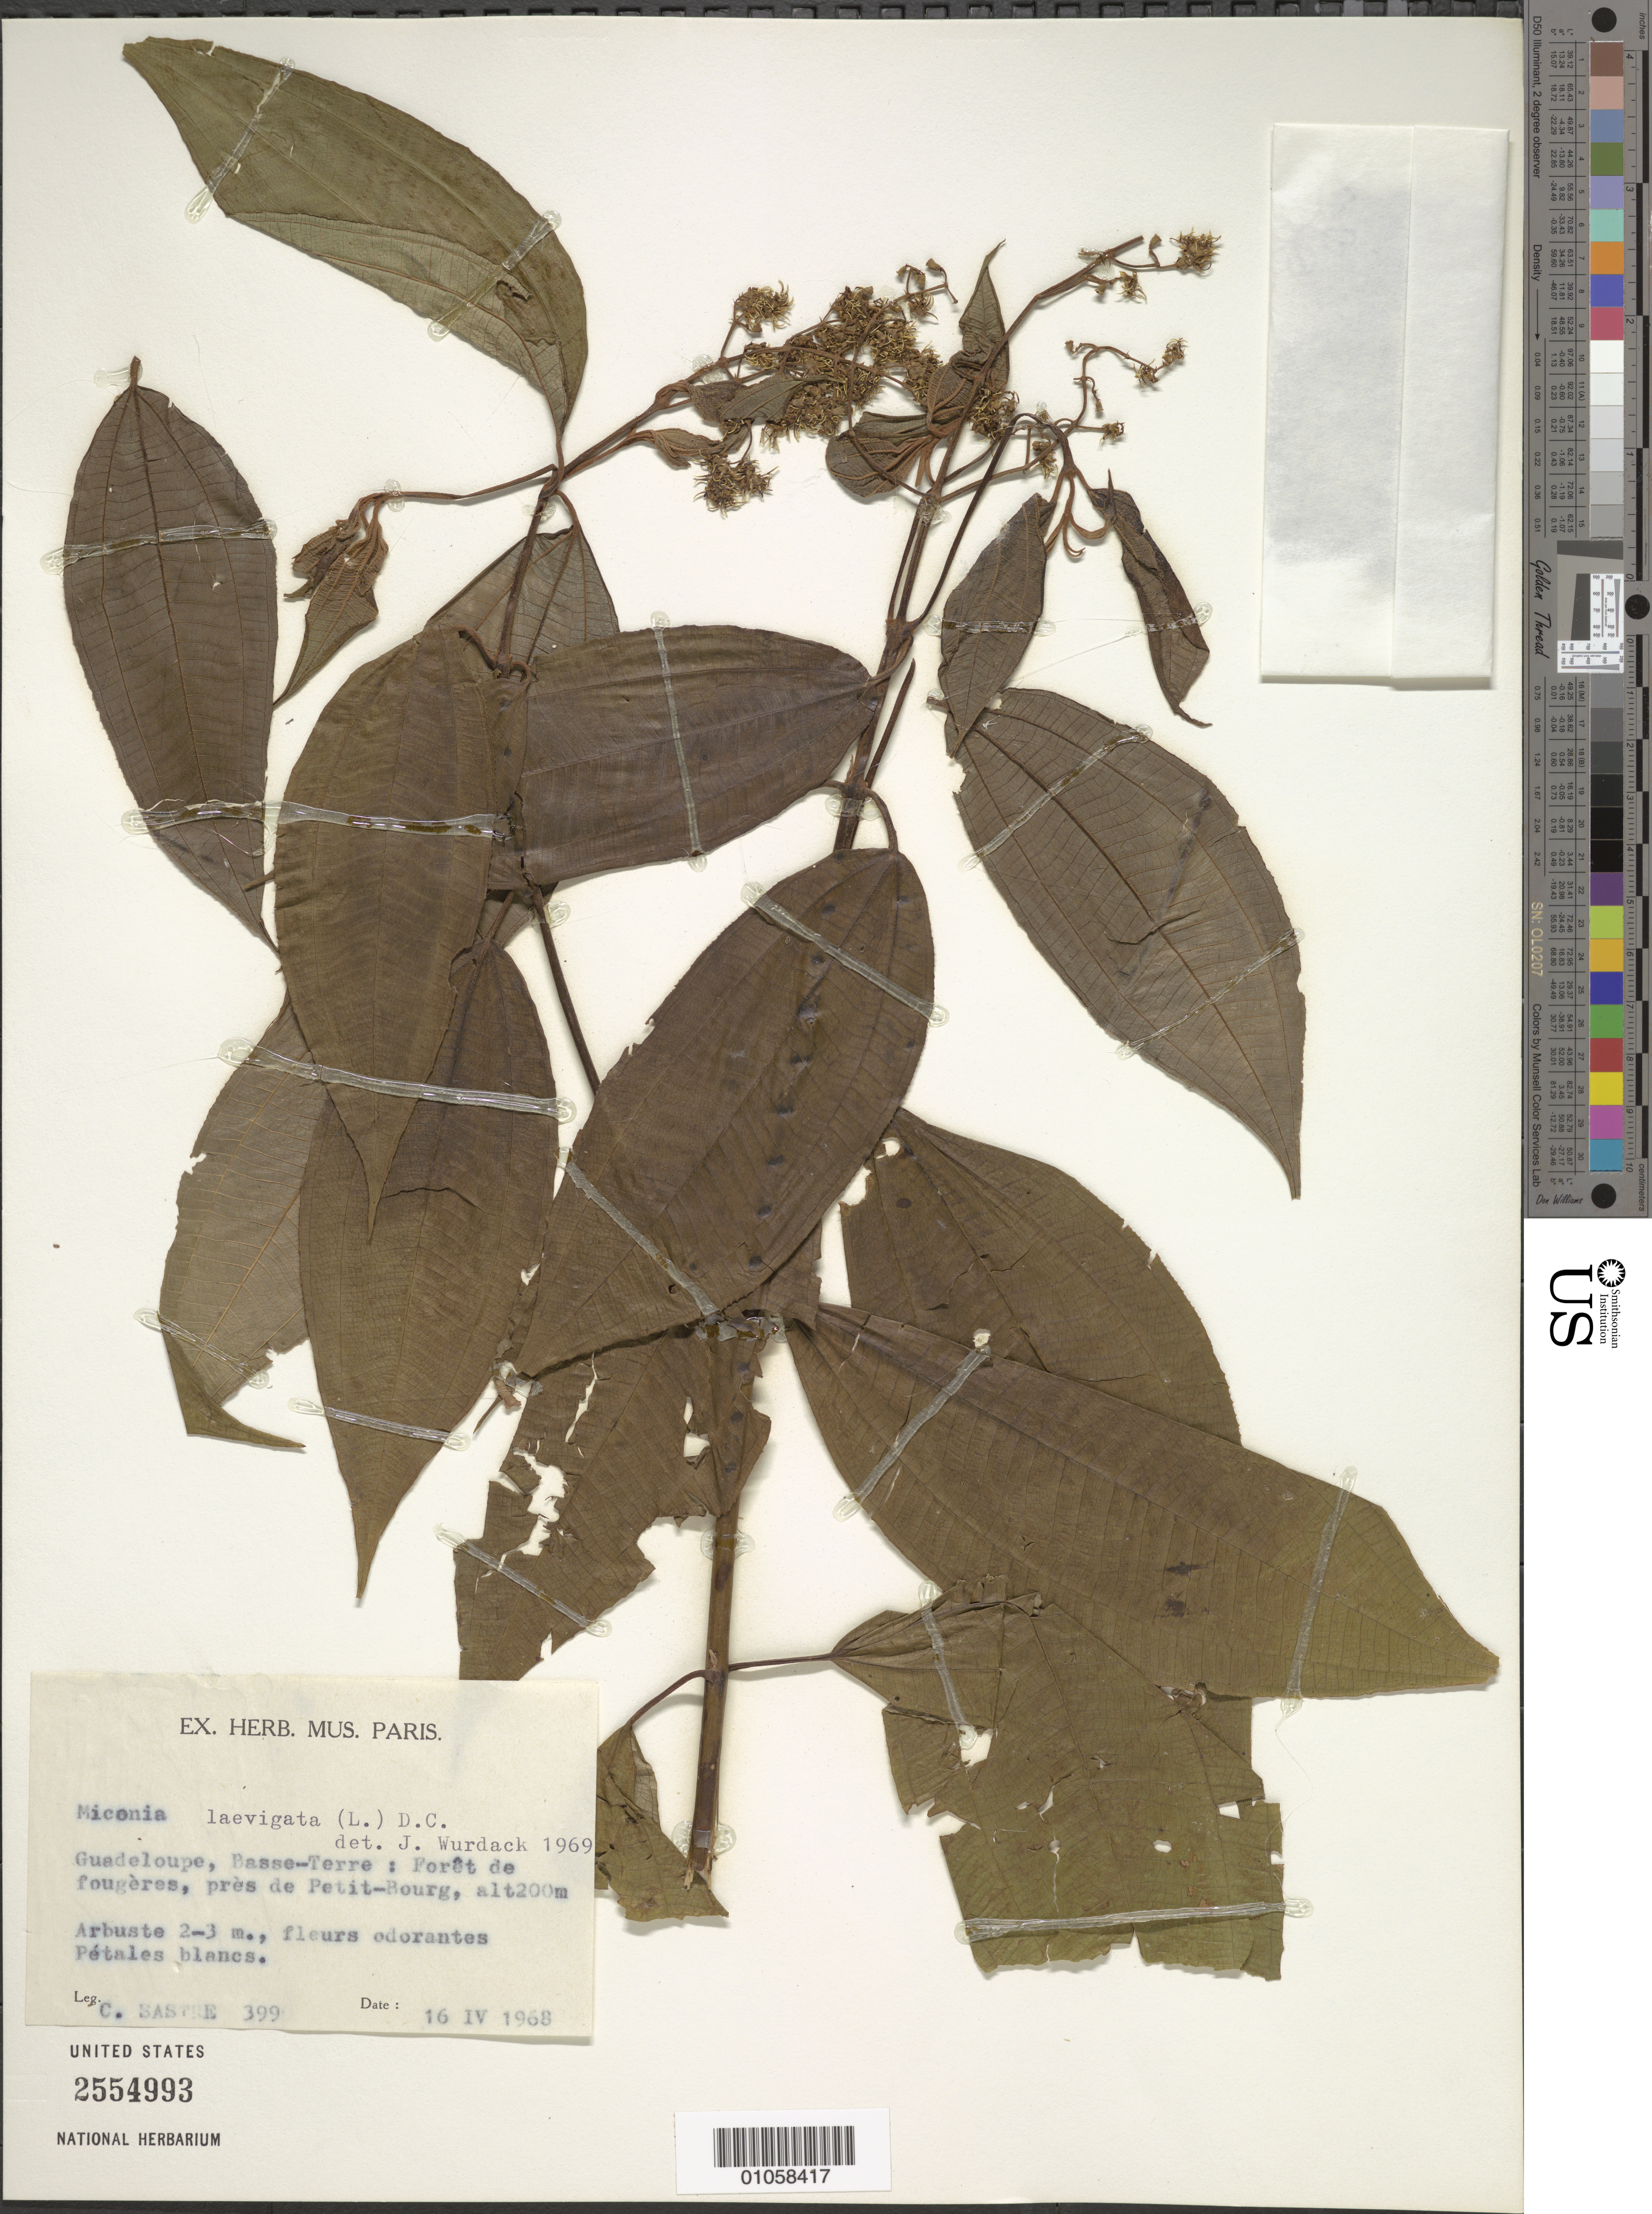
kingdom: Plantae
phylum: Tracheophyta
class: Magnoliopsida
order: Myrtales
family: Melastomataceae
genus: Miconia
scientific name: Miconia laevigata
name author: (L.) D. Don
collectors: C. H. L. Sastre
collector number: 399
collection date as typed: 16 Apr 1968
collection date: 1968-04-16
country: Guadeloupe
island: Basse Terre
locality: Petit Bourg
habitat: Forêt de fougères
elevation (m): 200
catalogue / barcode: US 2554993